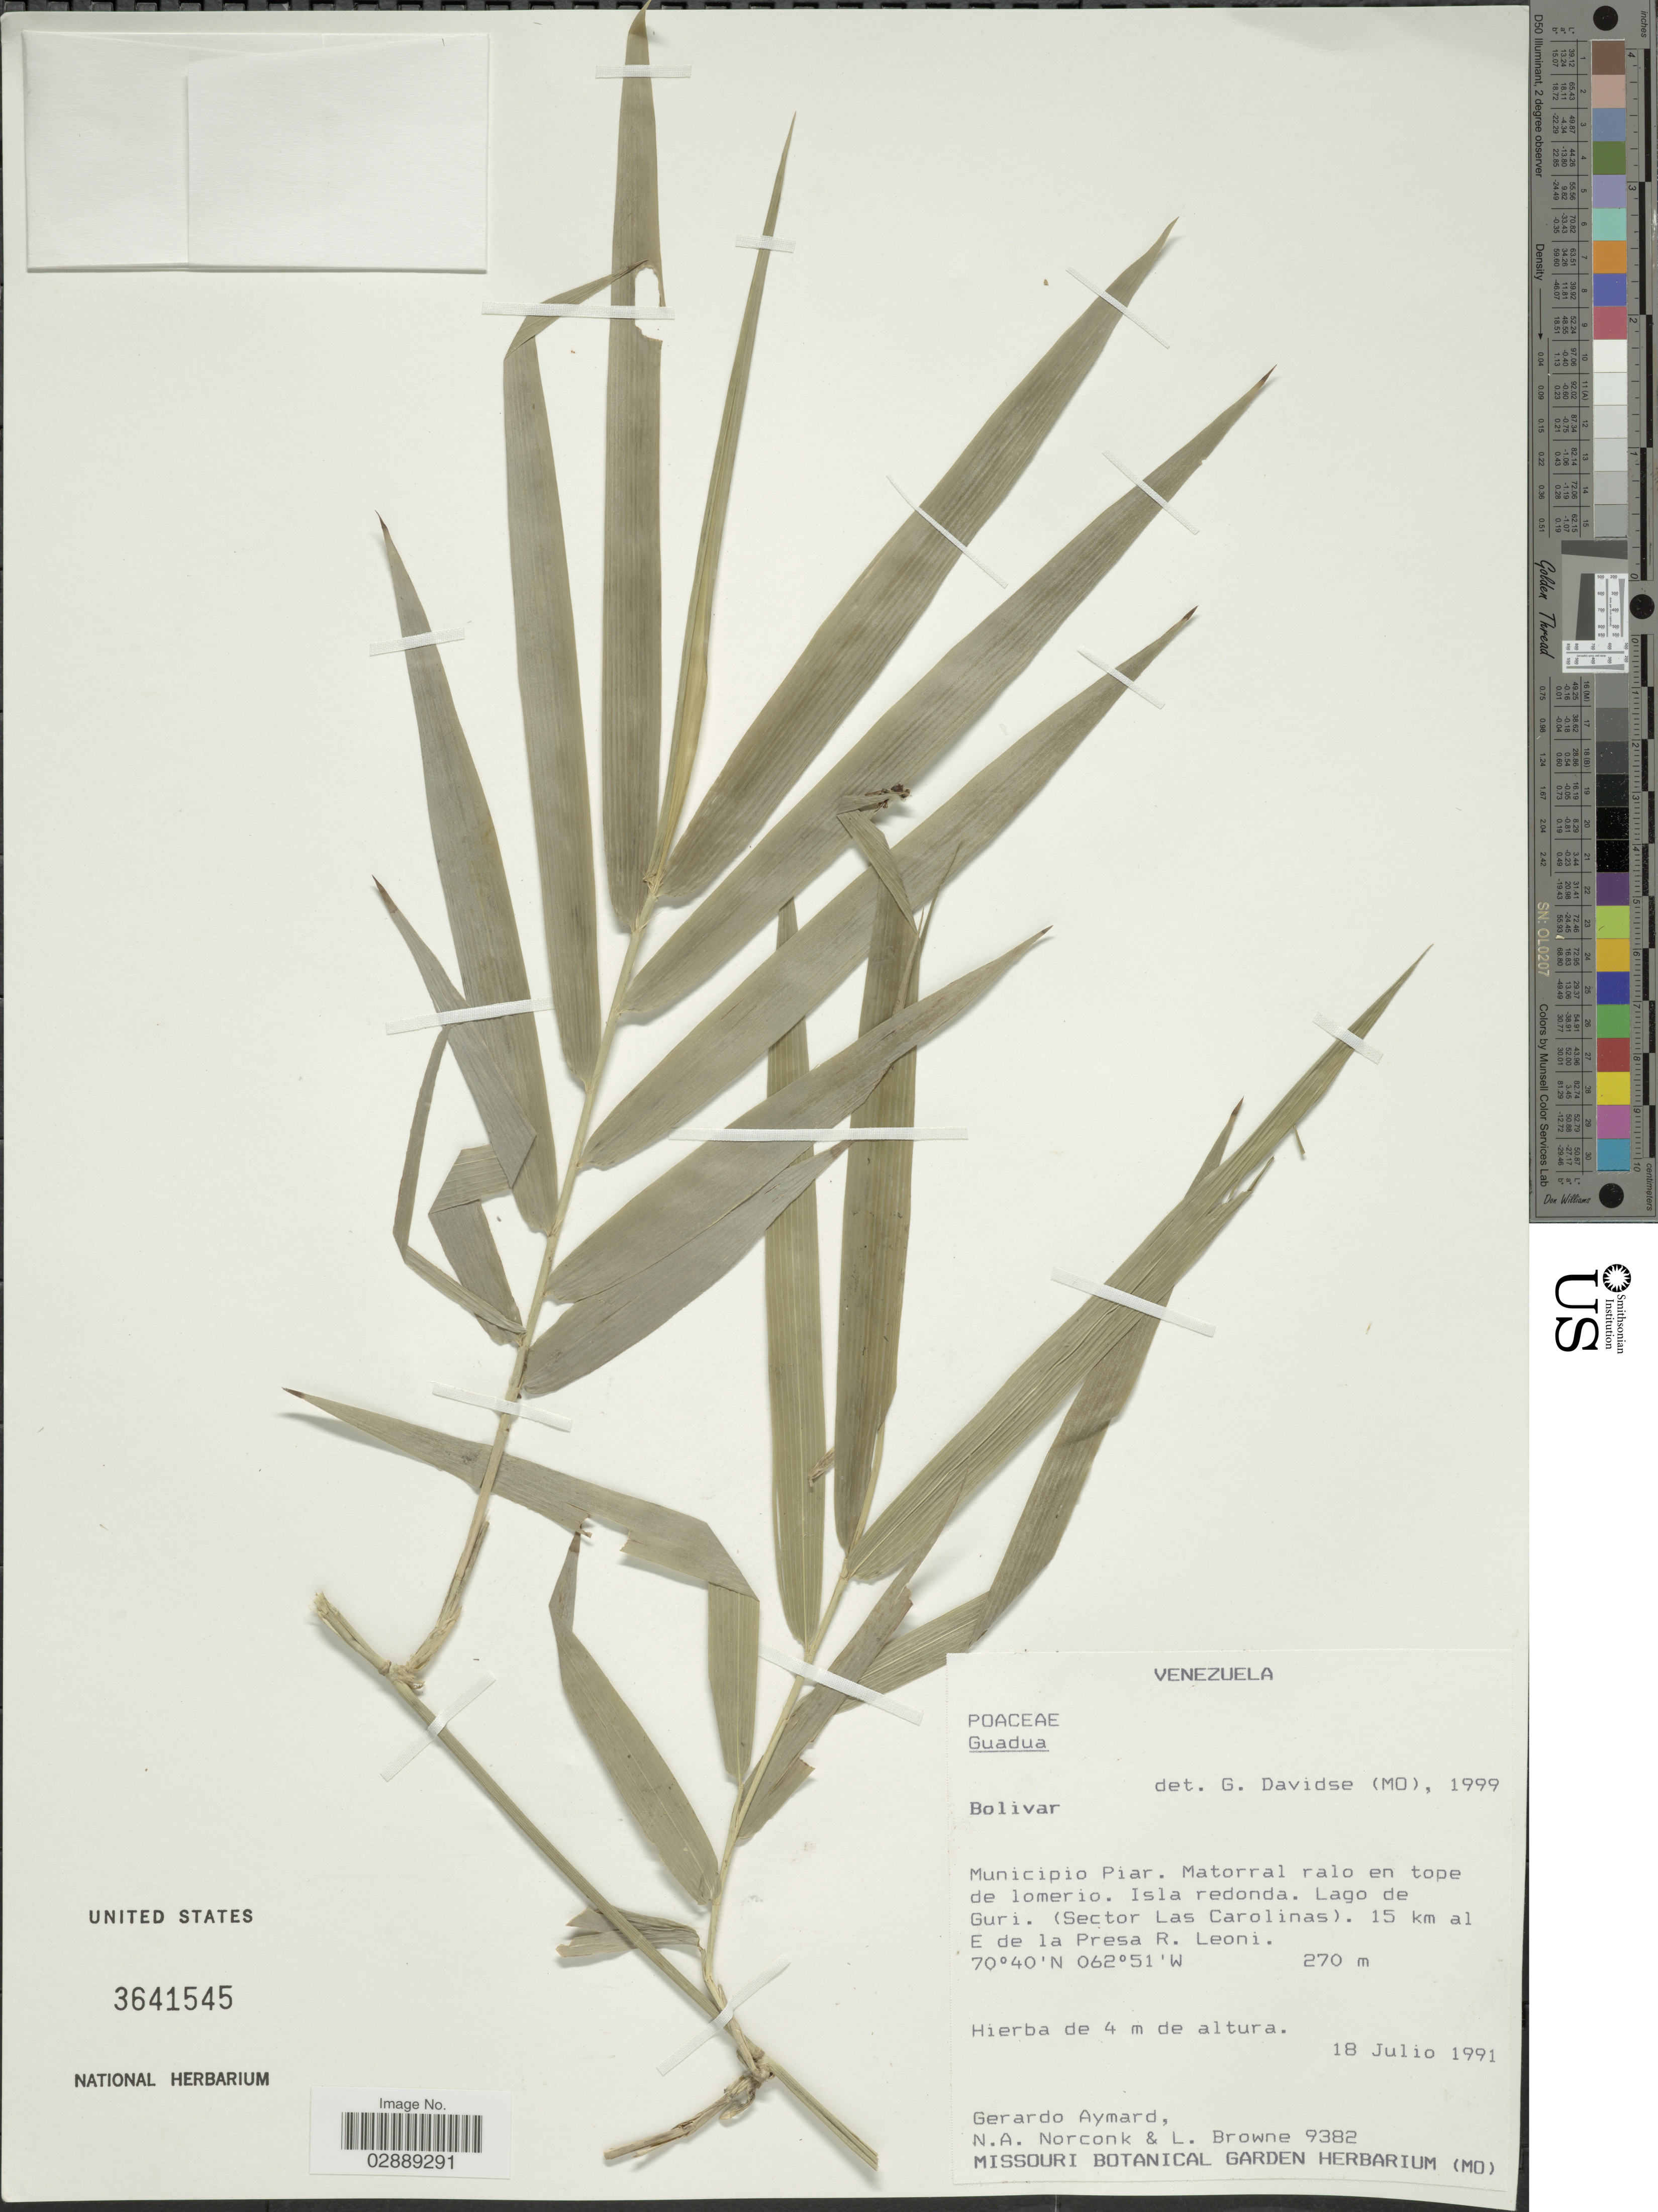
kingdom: Plantae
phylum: Tracheophyta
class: Liliopsida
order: Poales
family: Poaceae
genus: Guadua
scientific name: Guadua sp.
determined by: Davidse, Gerrit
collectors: G. A. Aymard, N. Norconk & L. Browne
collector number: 9382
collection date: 1991-07-18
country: Venezuela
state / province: Bolivar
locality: Municipio Piar. Matorral ralo en tope de lomerio. Isla redonda. Lago de Guri. (Sector Las Carolinas). 15 km al E de la Presa R. Leoni.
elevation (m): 270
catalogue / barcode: US 3641545